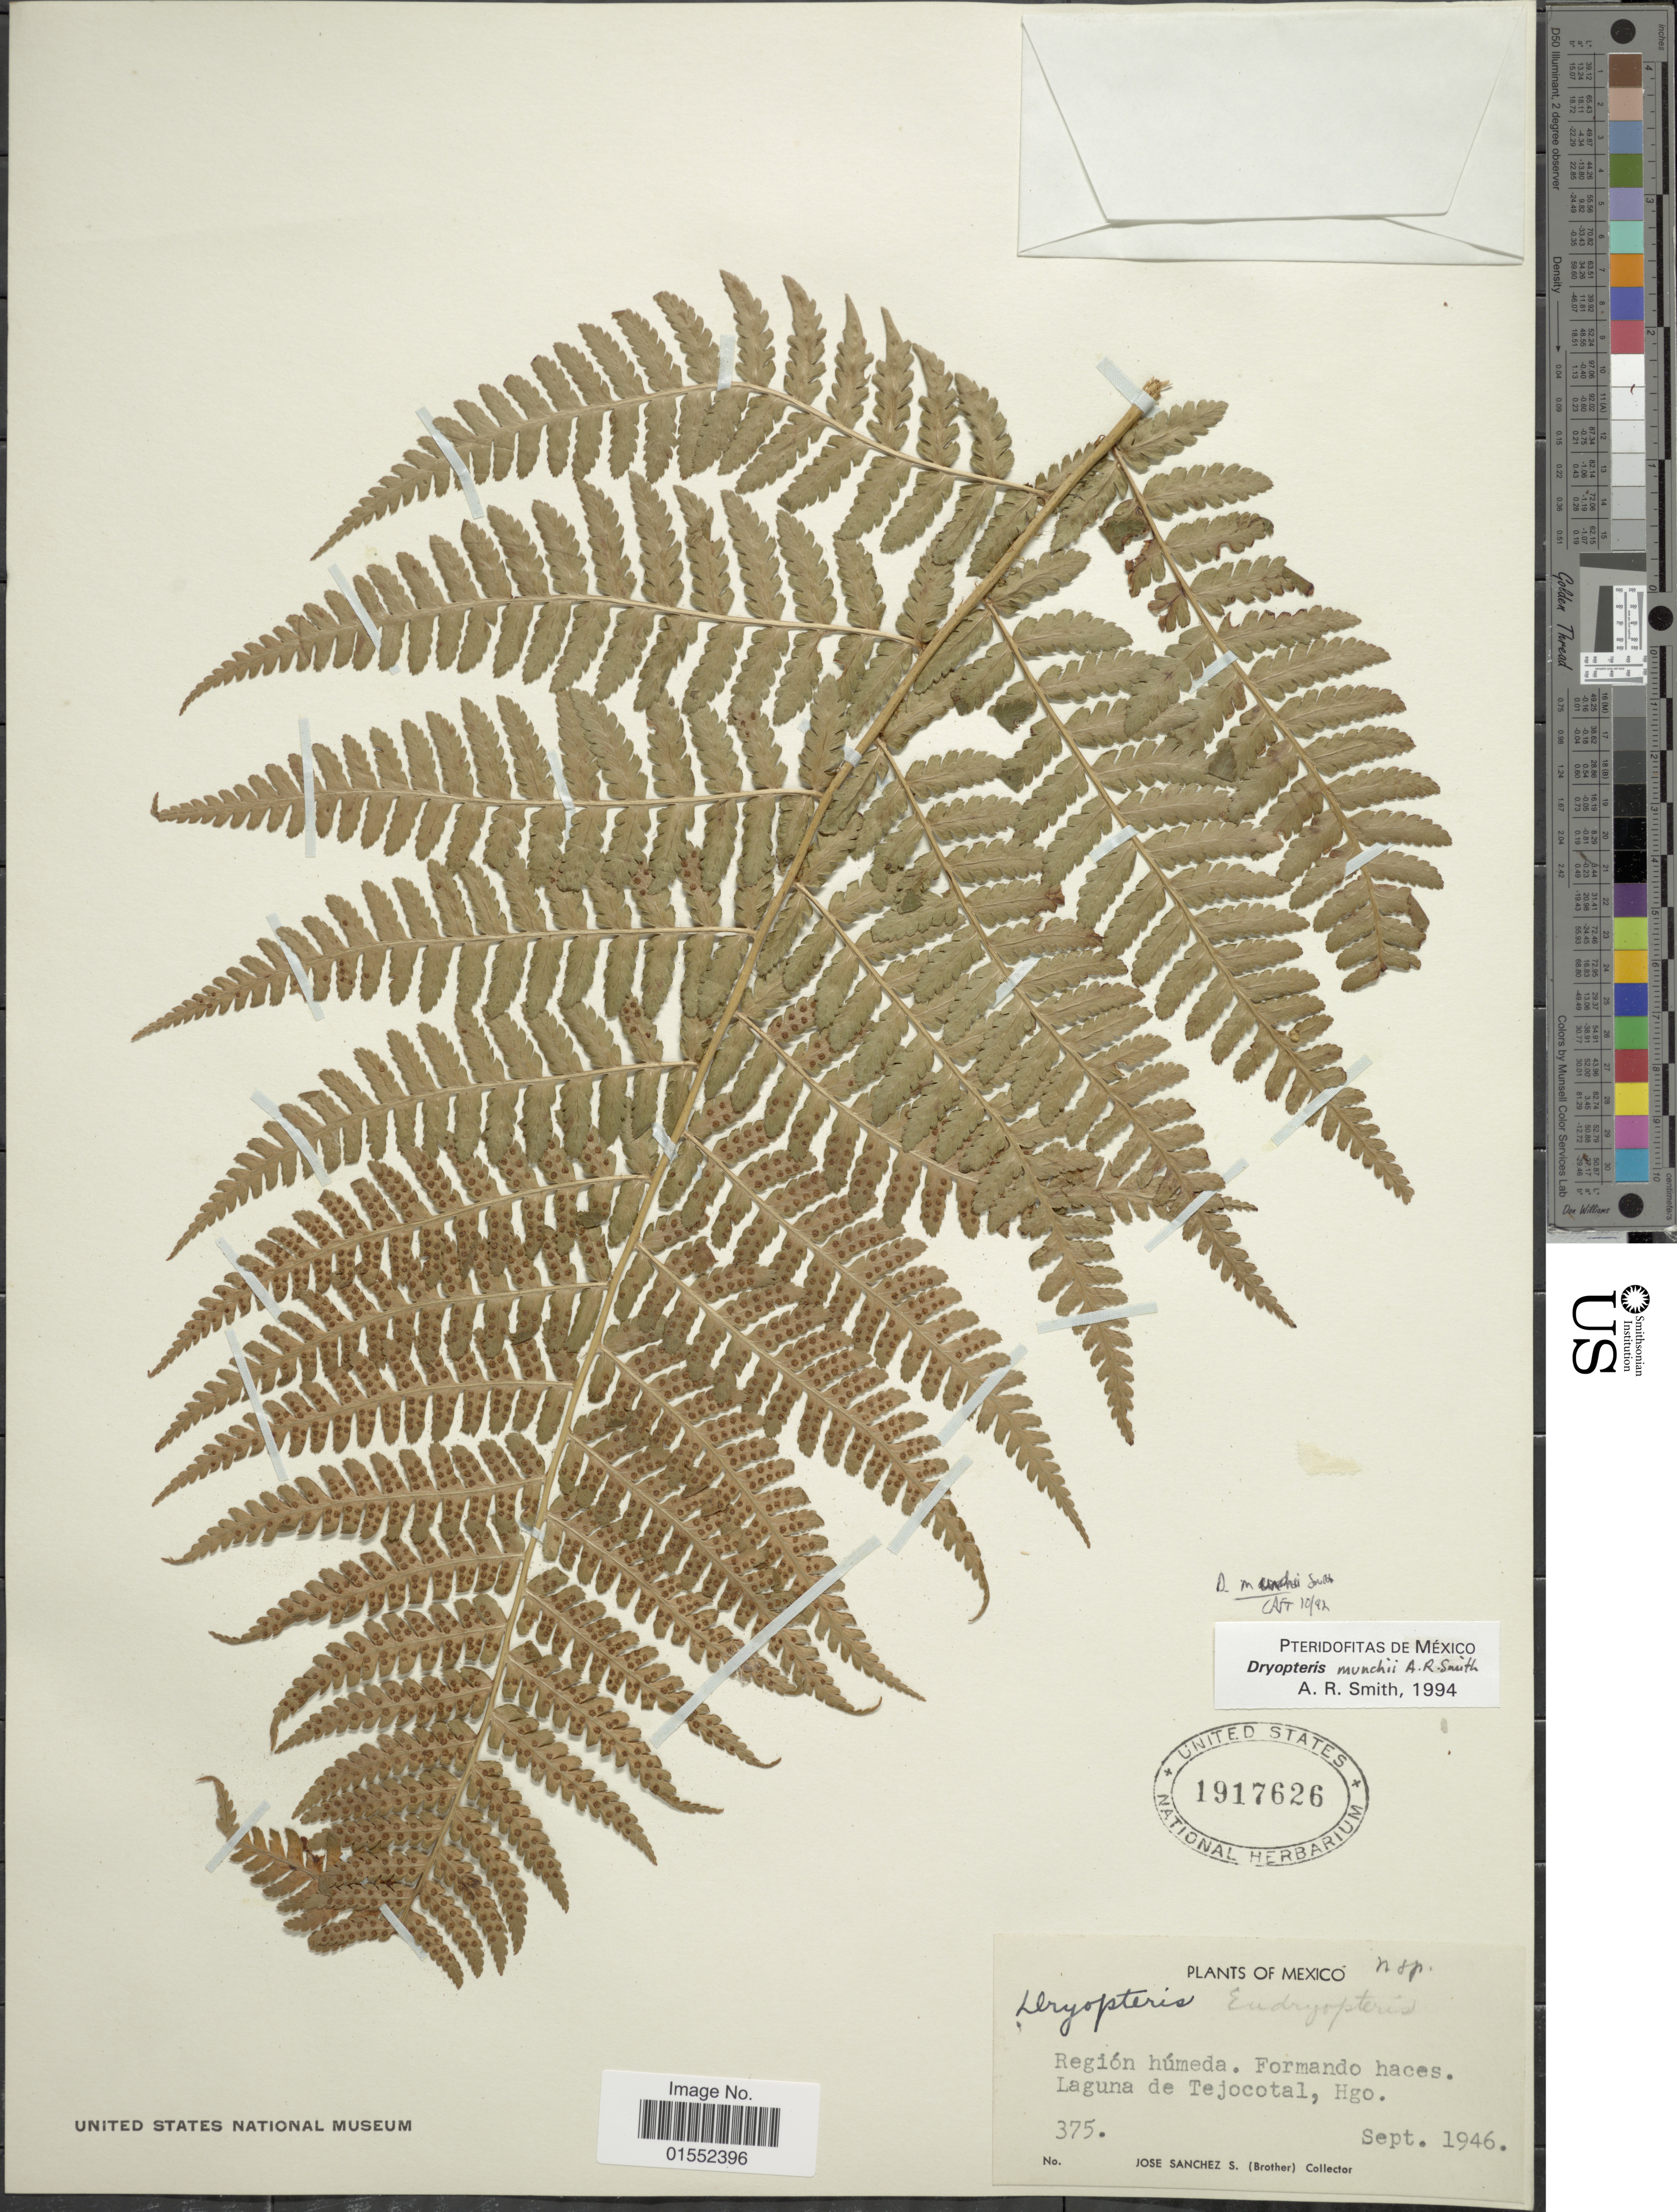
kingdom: Plantae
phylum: Tracheophyta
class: Polypodiopsida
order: Polypodiales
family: Dryopteridaceae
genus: Dryopteris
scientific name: Dryopteris muenchii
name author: A.R. Sm.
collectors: J. Sanchez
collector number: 375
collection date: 1946-09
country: Mexico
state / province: Hidalgo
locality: Región húmeda. Formando haces, Laguna de Tejocotal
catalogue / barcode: US 1917626